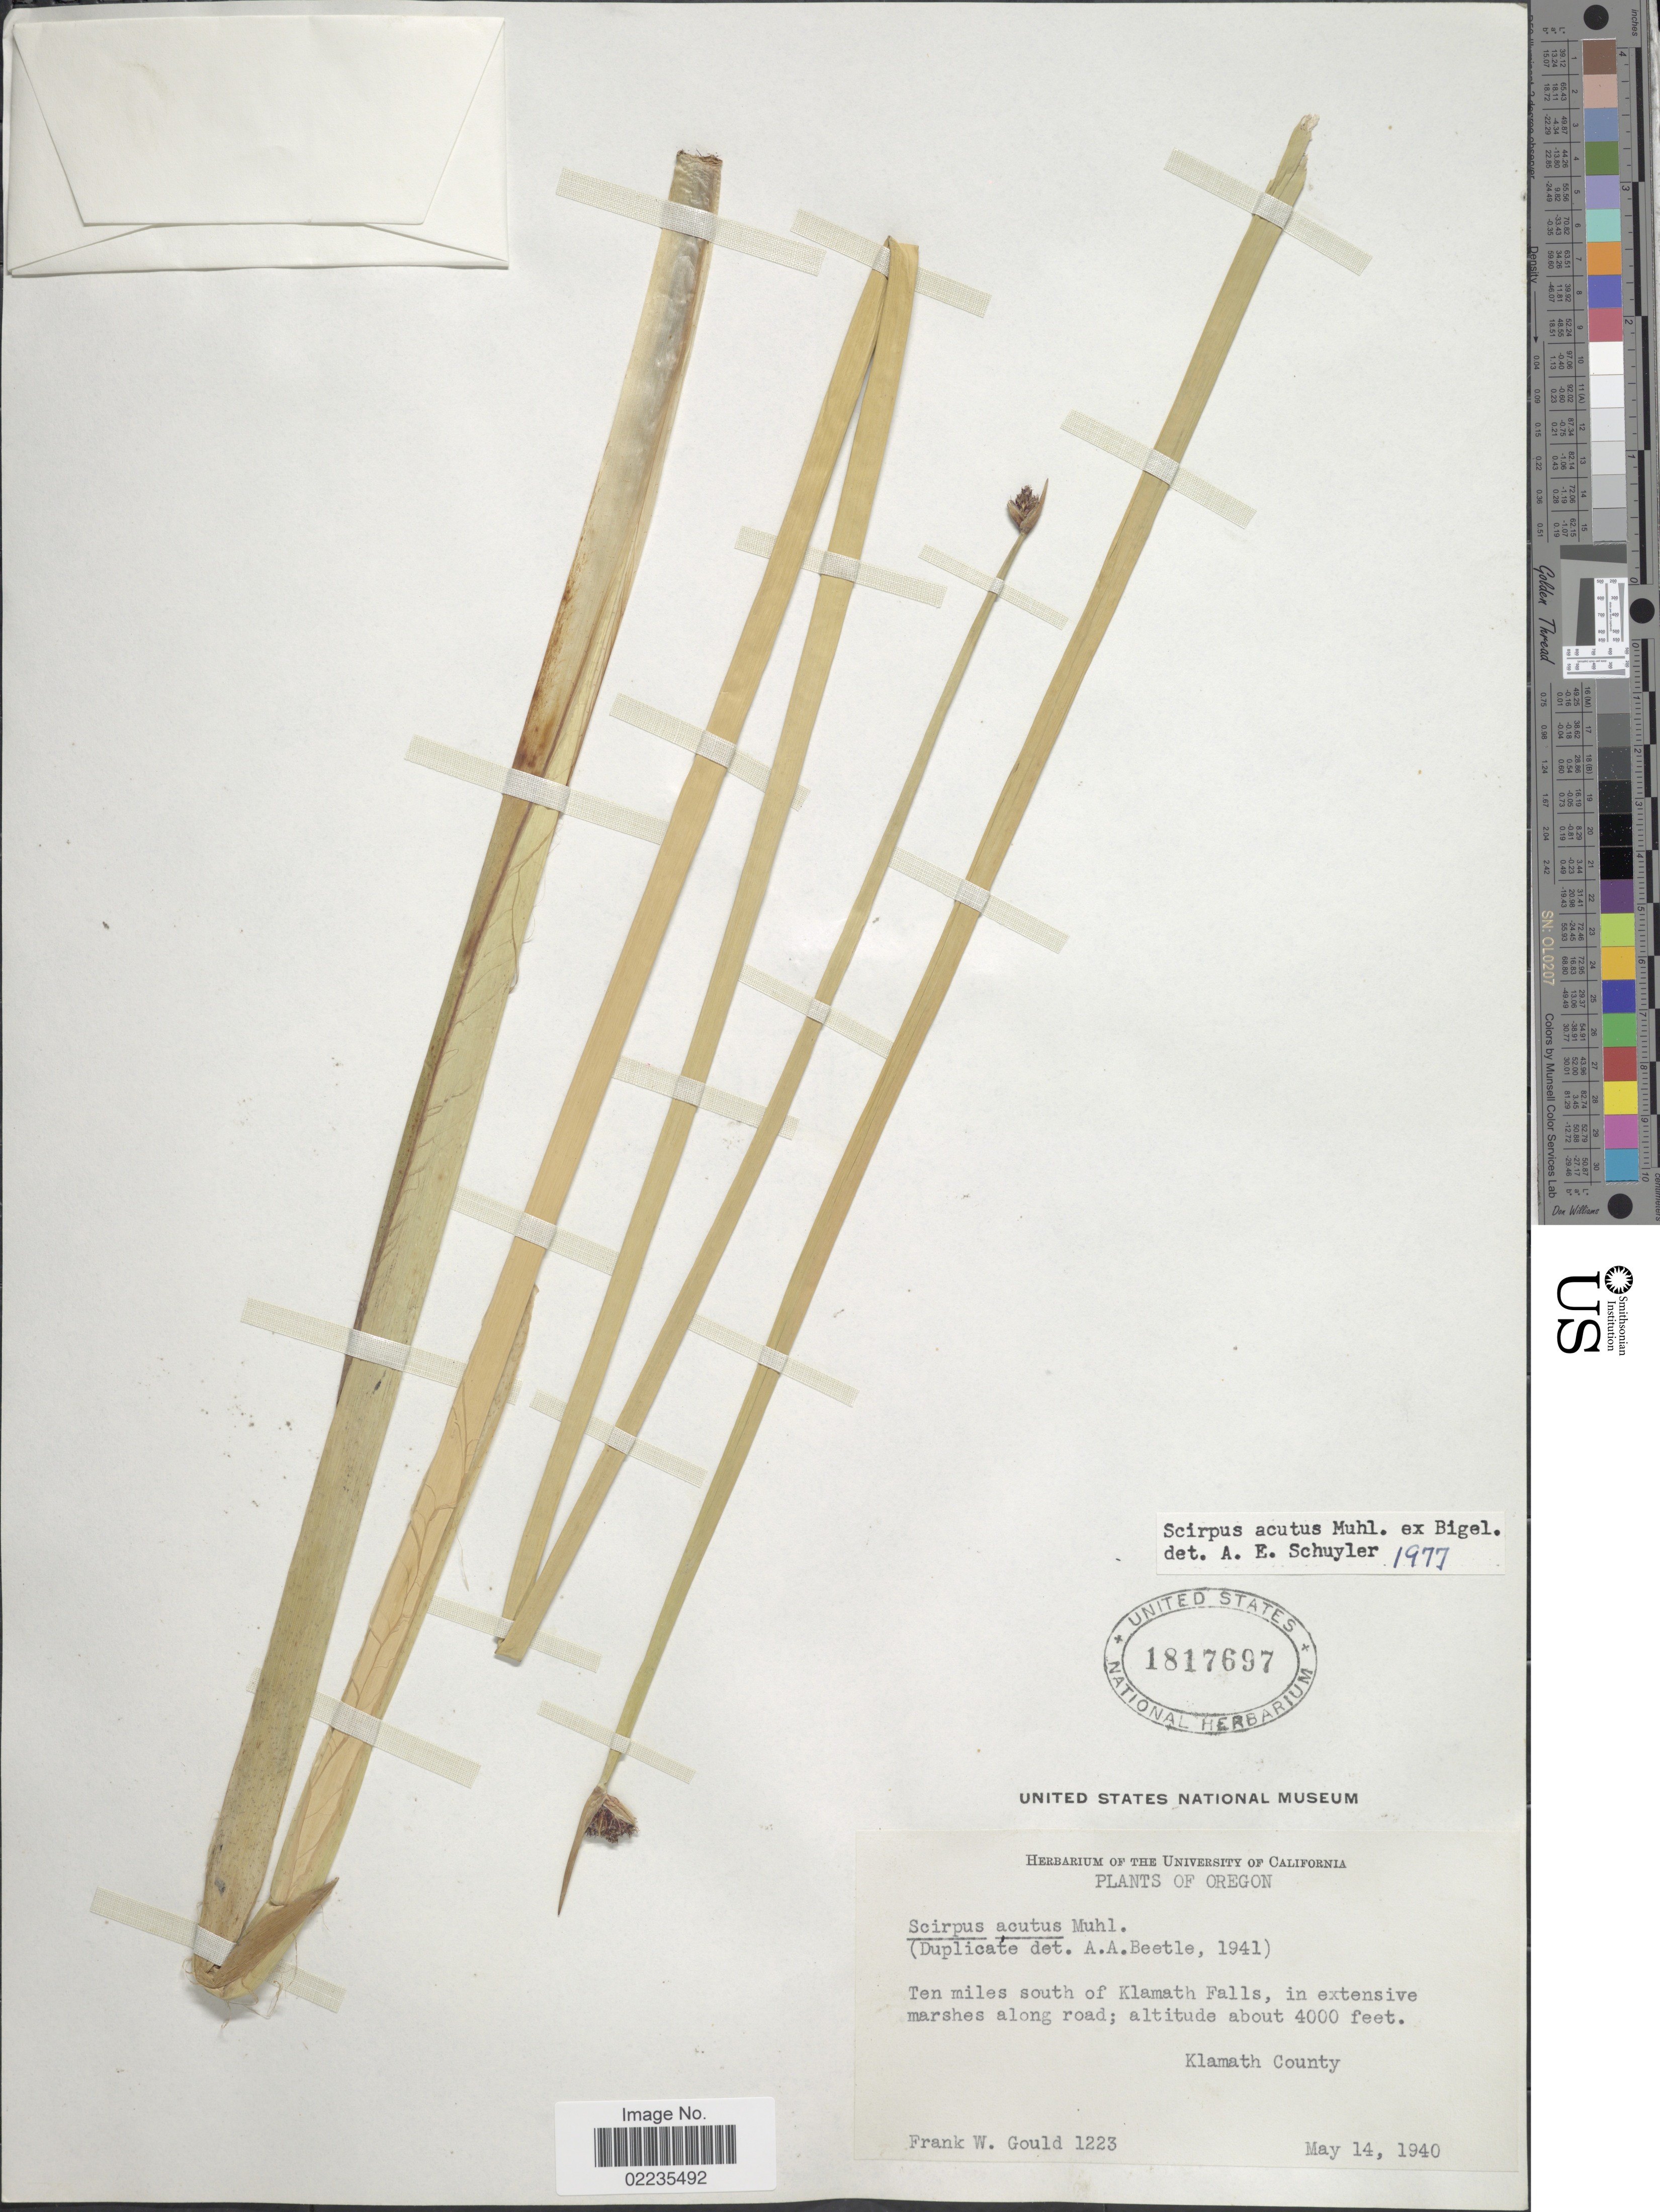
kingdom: Plantae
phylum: Tracheophyta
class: Liliopsida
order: Poales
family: Cyperaceae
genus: Schoenoplectus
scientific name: Schoenoplectus acutus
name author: (Muhl. ex Bigelow) Á. Löve & D. Löve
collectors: F. W. Gould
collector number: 1223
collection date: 1940-05-14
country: United States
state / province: Oregon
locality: Ten miles south of Klamath Falls, in extensive marshes along road, Klamath County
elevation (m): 1219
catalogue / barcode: US 1817697